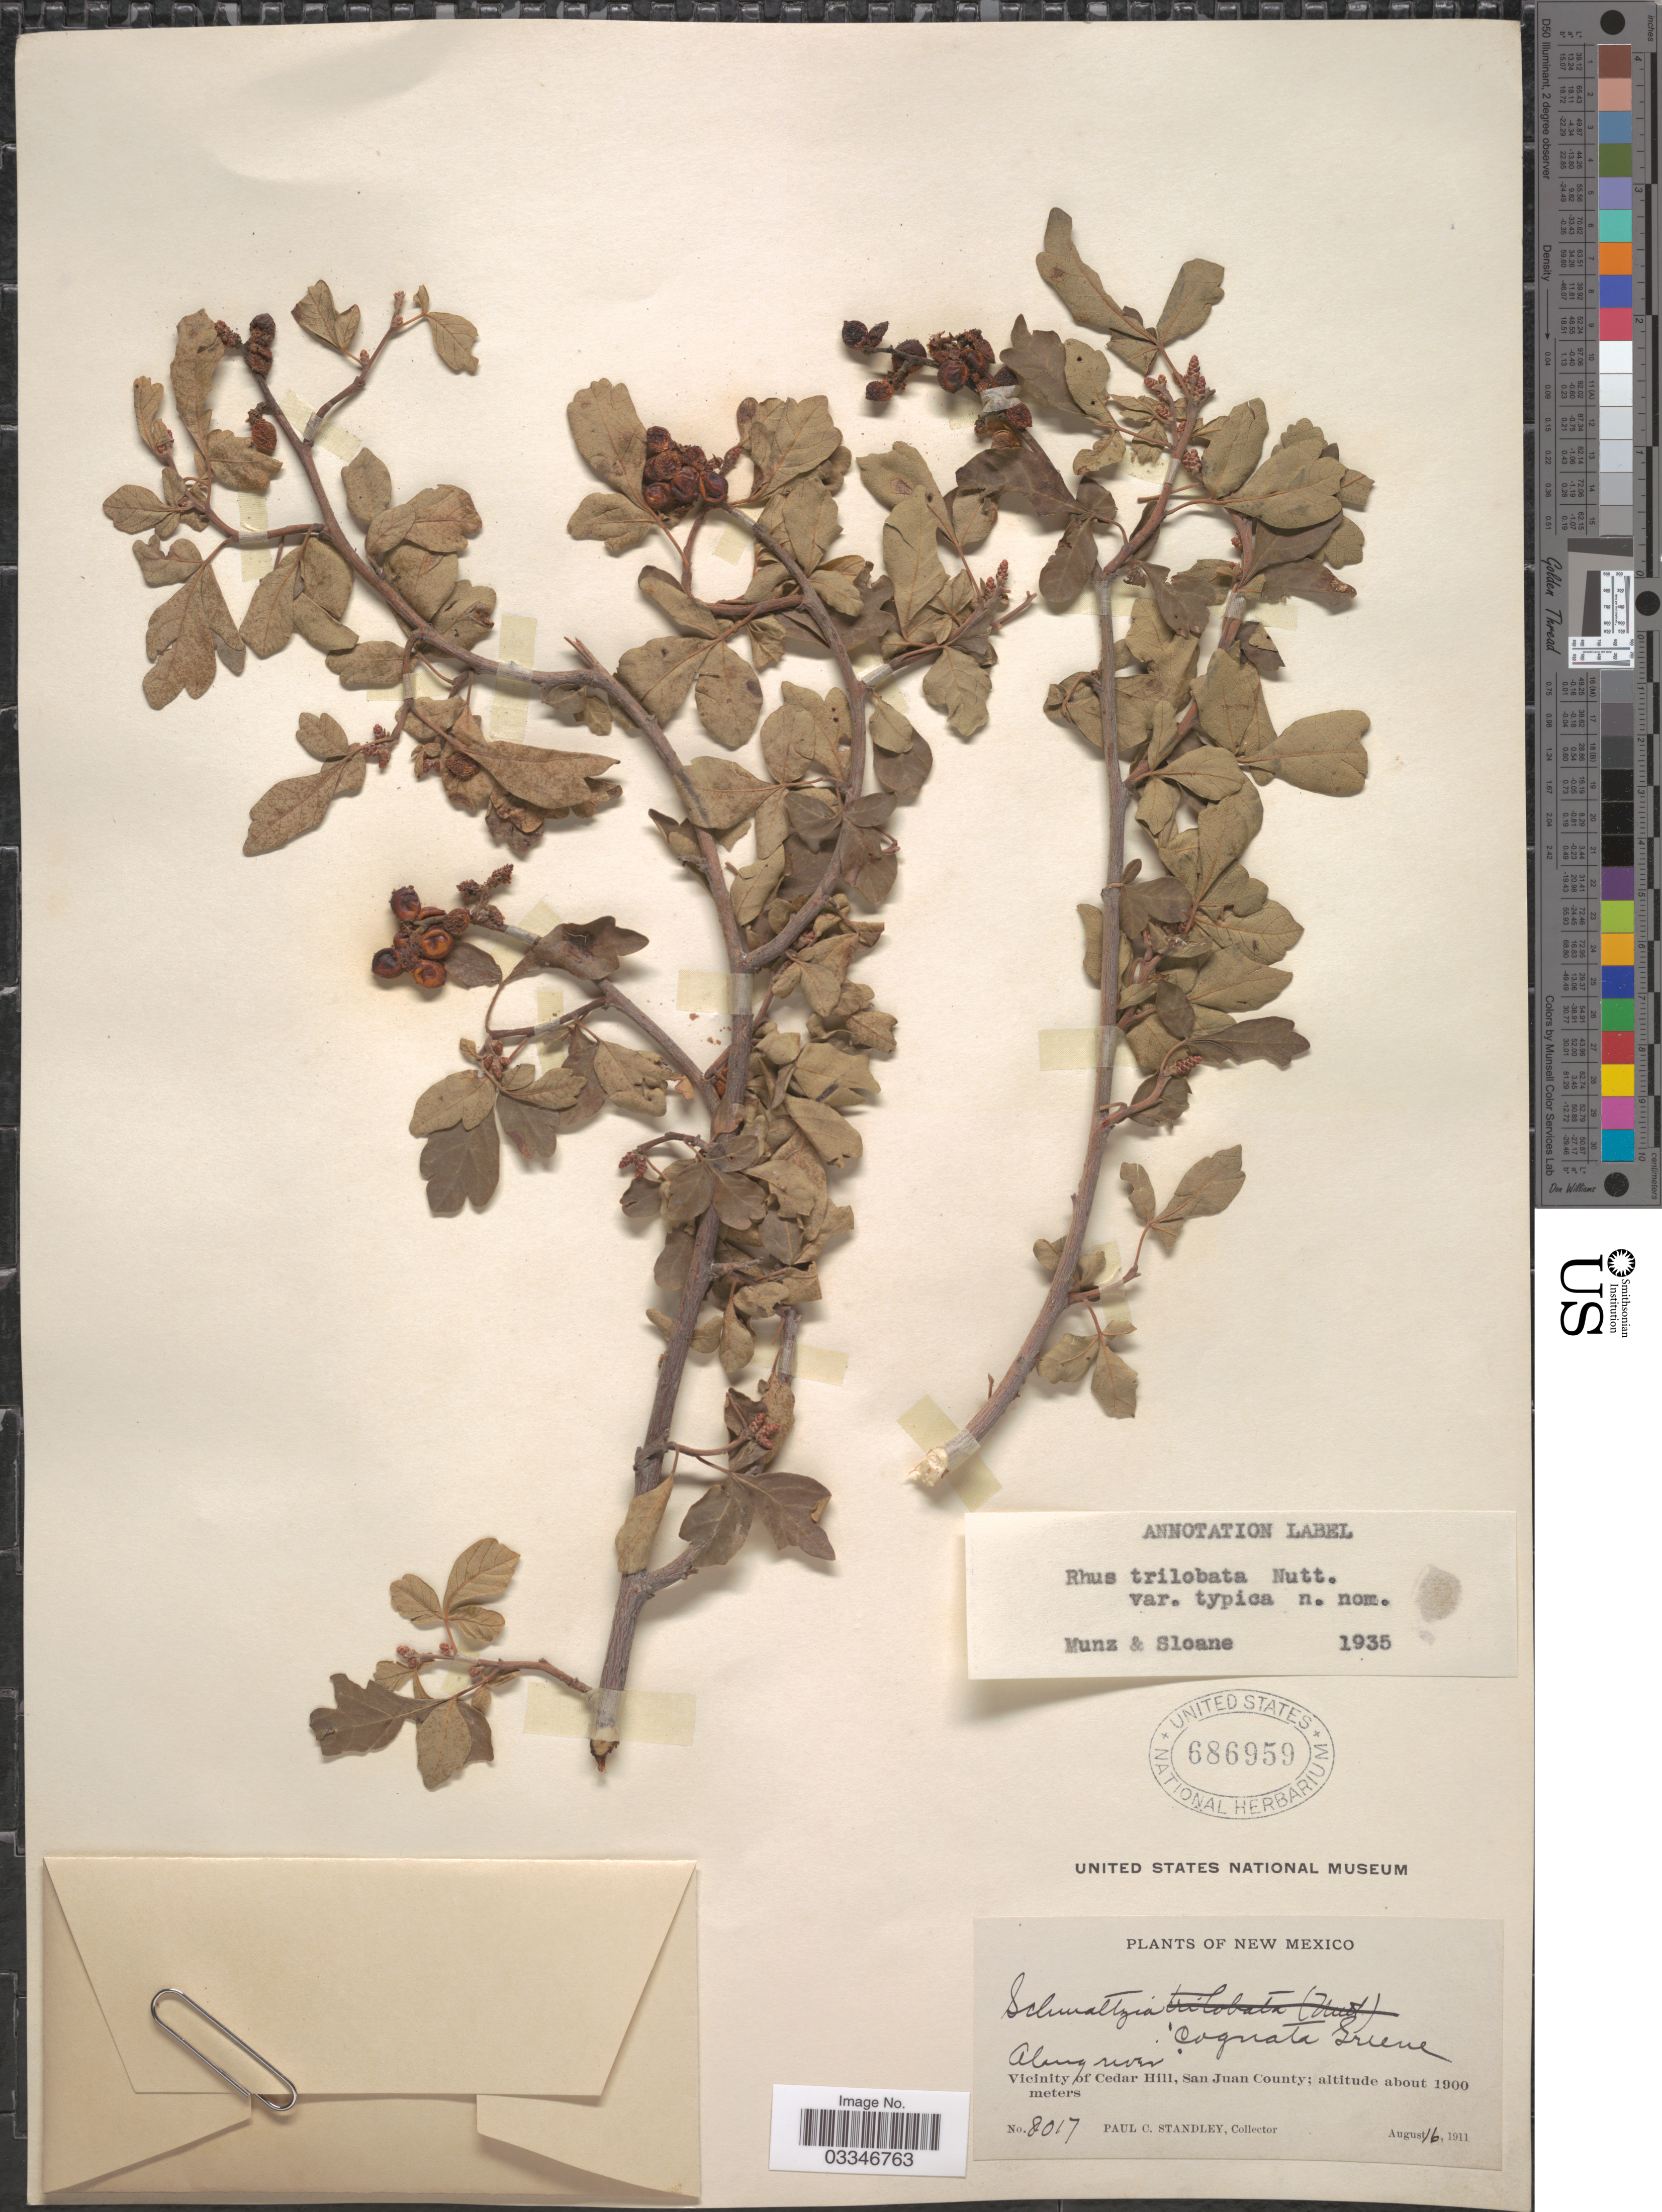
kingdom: Plantae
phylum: Tracheophyta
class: Magnoliopsida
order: Sapindales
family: Anacardiaceae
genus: Rhus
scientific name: Rhus trilobata var. typica Munz & Sloane ined.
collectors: P. C. Standley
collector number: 8017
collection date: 1911-08-16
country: United States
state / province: New Mexico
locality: Along river. Vicinity of Cedar Hill, San Juan County.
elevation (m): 1900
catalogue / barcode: US 686959